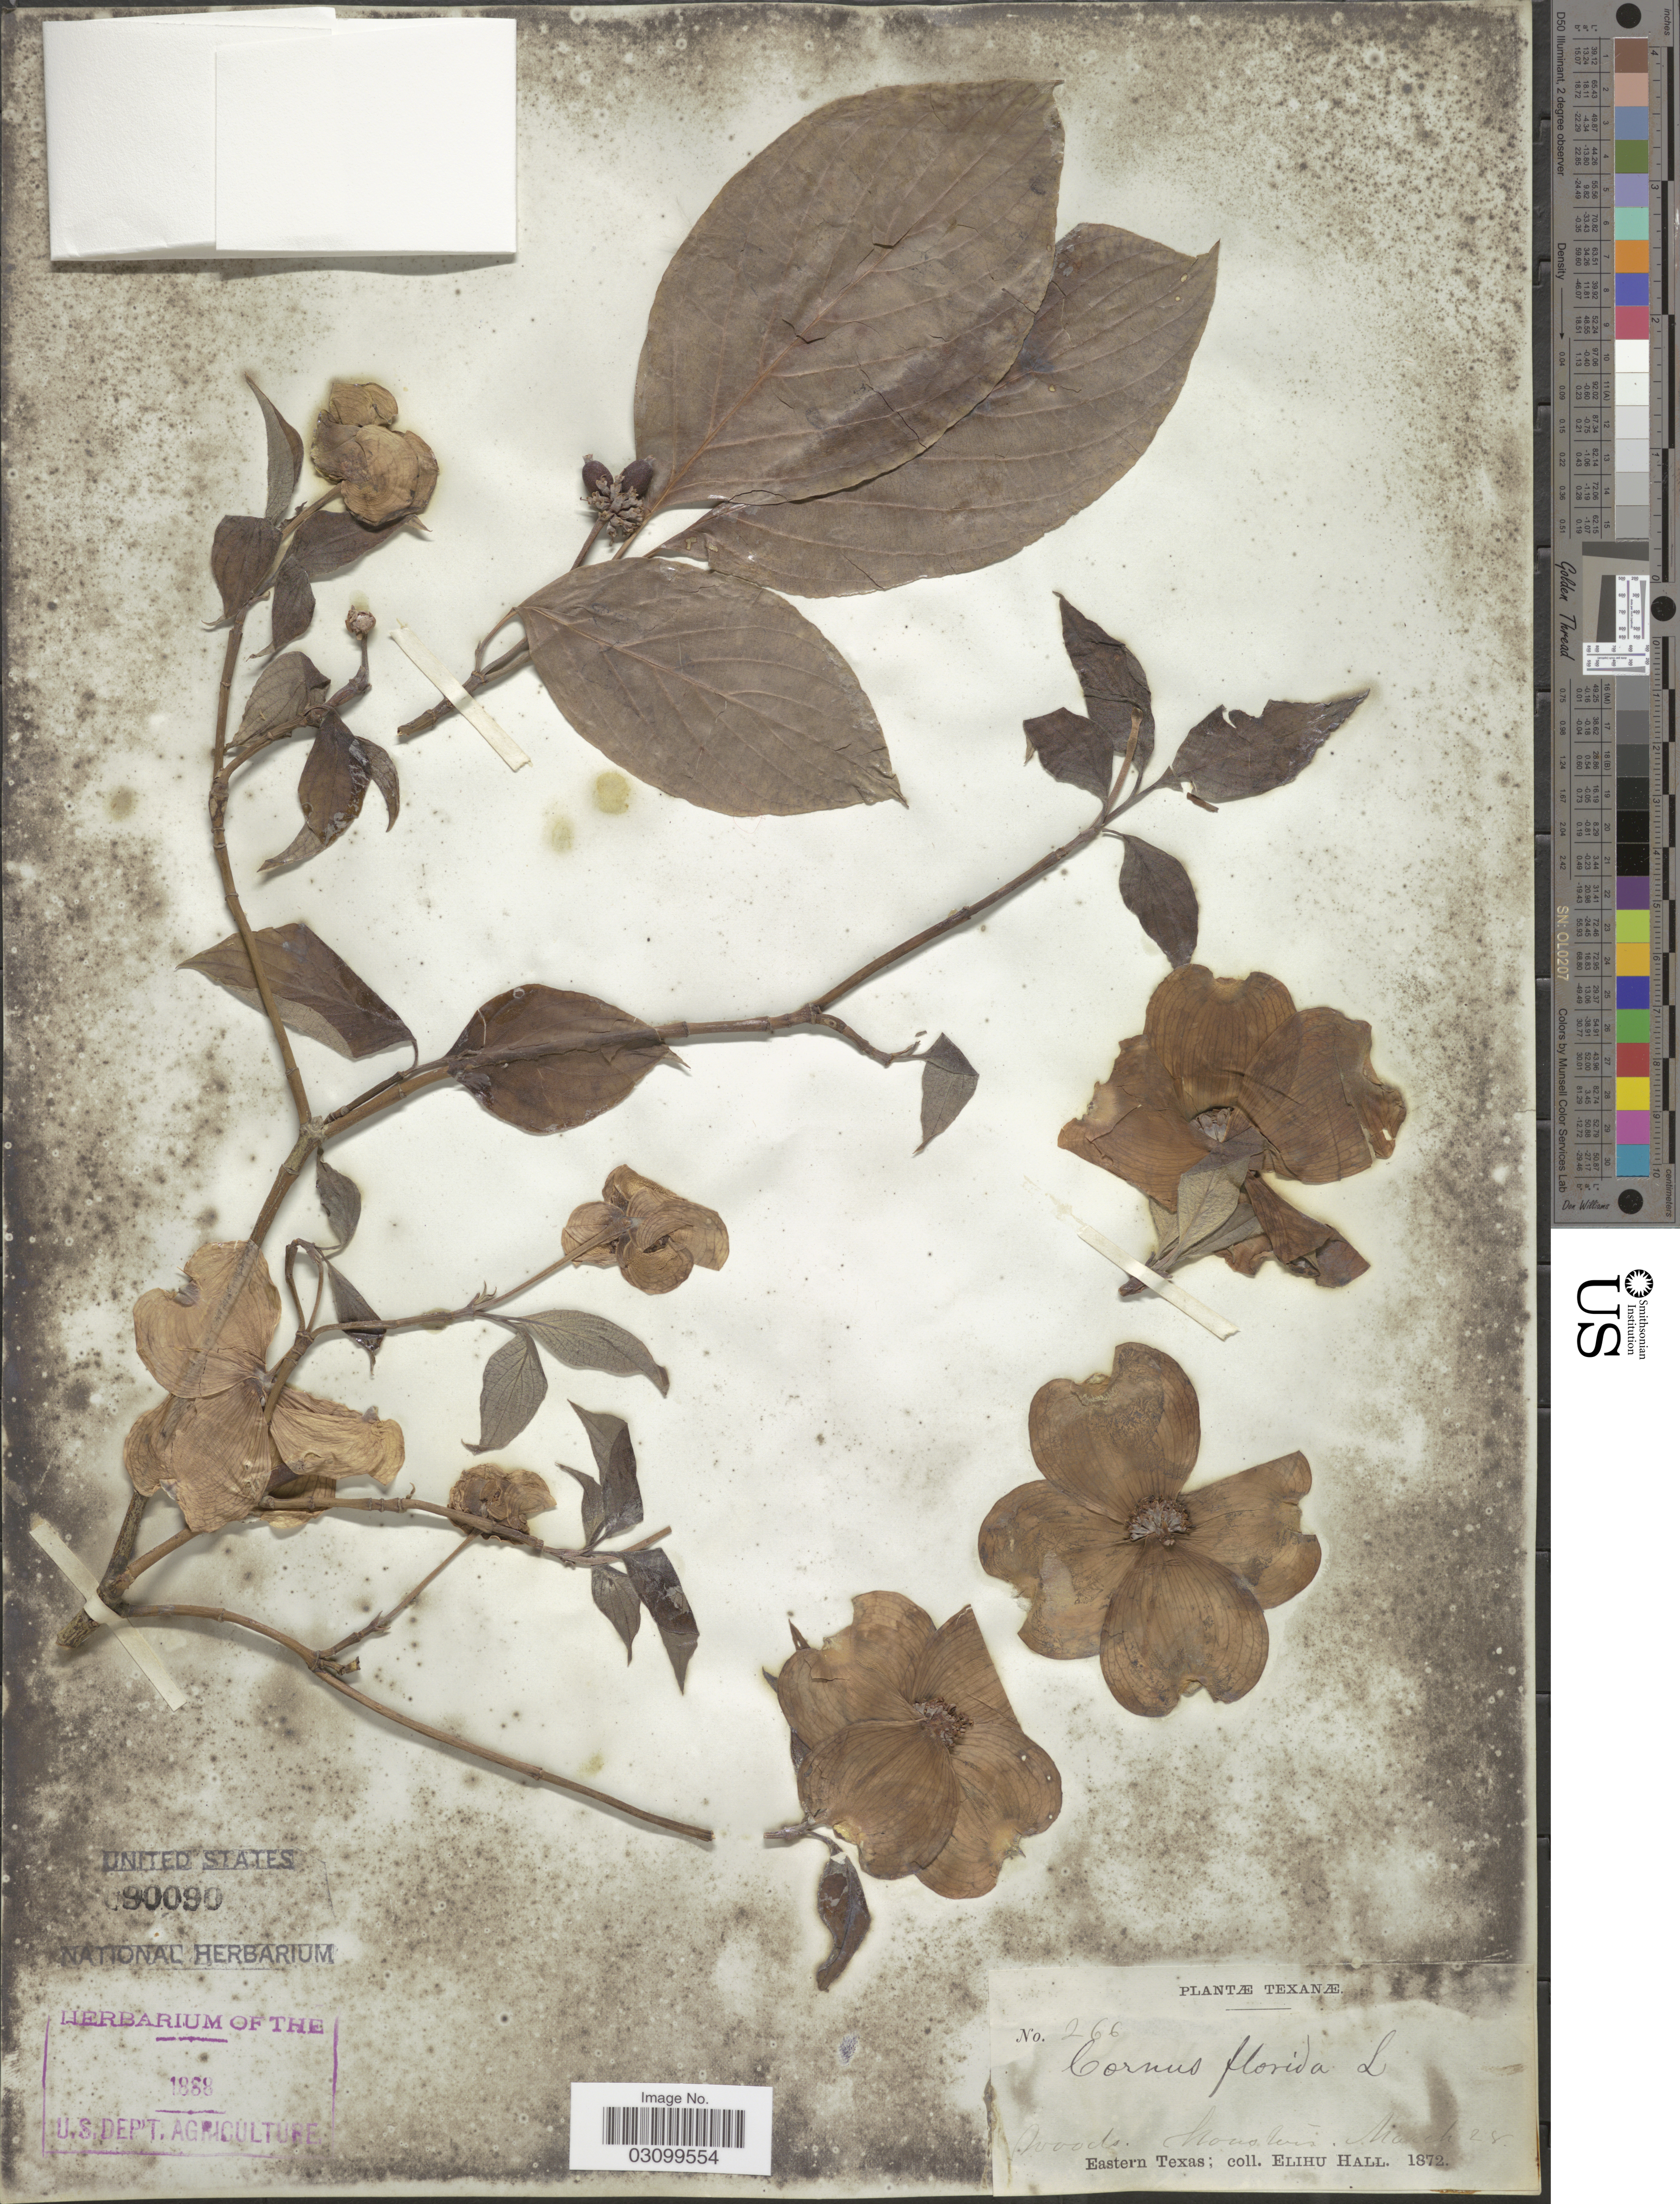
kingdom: Plantae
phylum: Tracheophyta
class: Magnoliopsida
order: Cornales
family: Cornaceae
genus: Cornus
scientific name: Cornus florida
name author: L.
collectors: E. Hall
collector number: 266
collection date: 1872-03-28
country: United States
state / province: Texas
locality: Houston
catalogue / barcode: US 90090